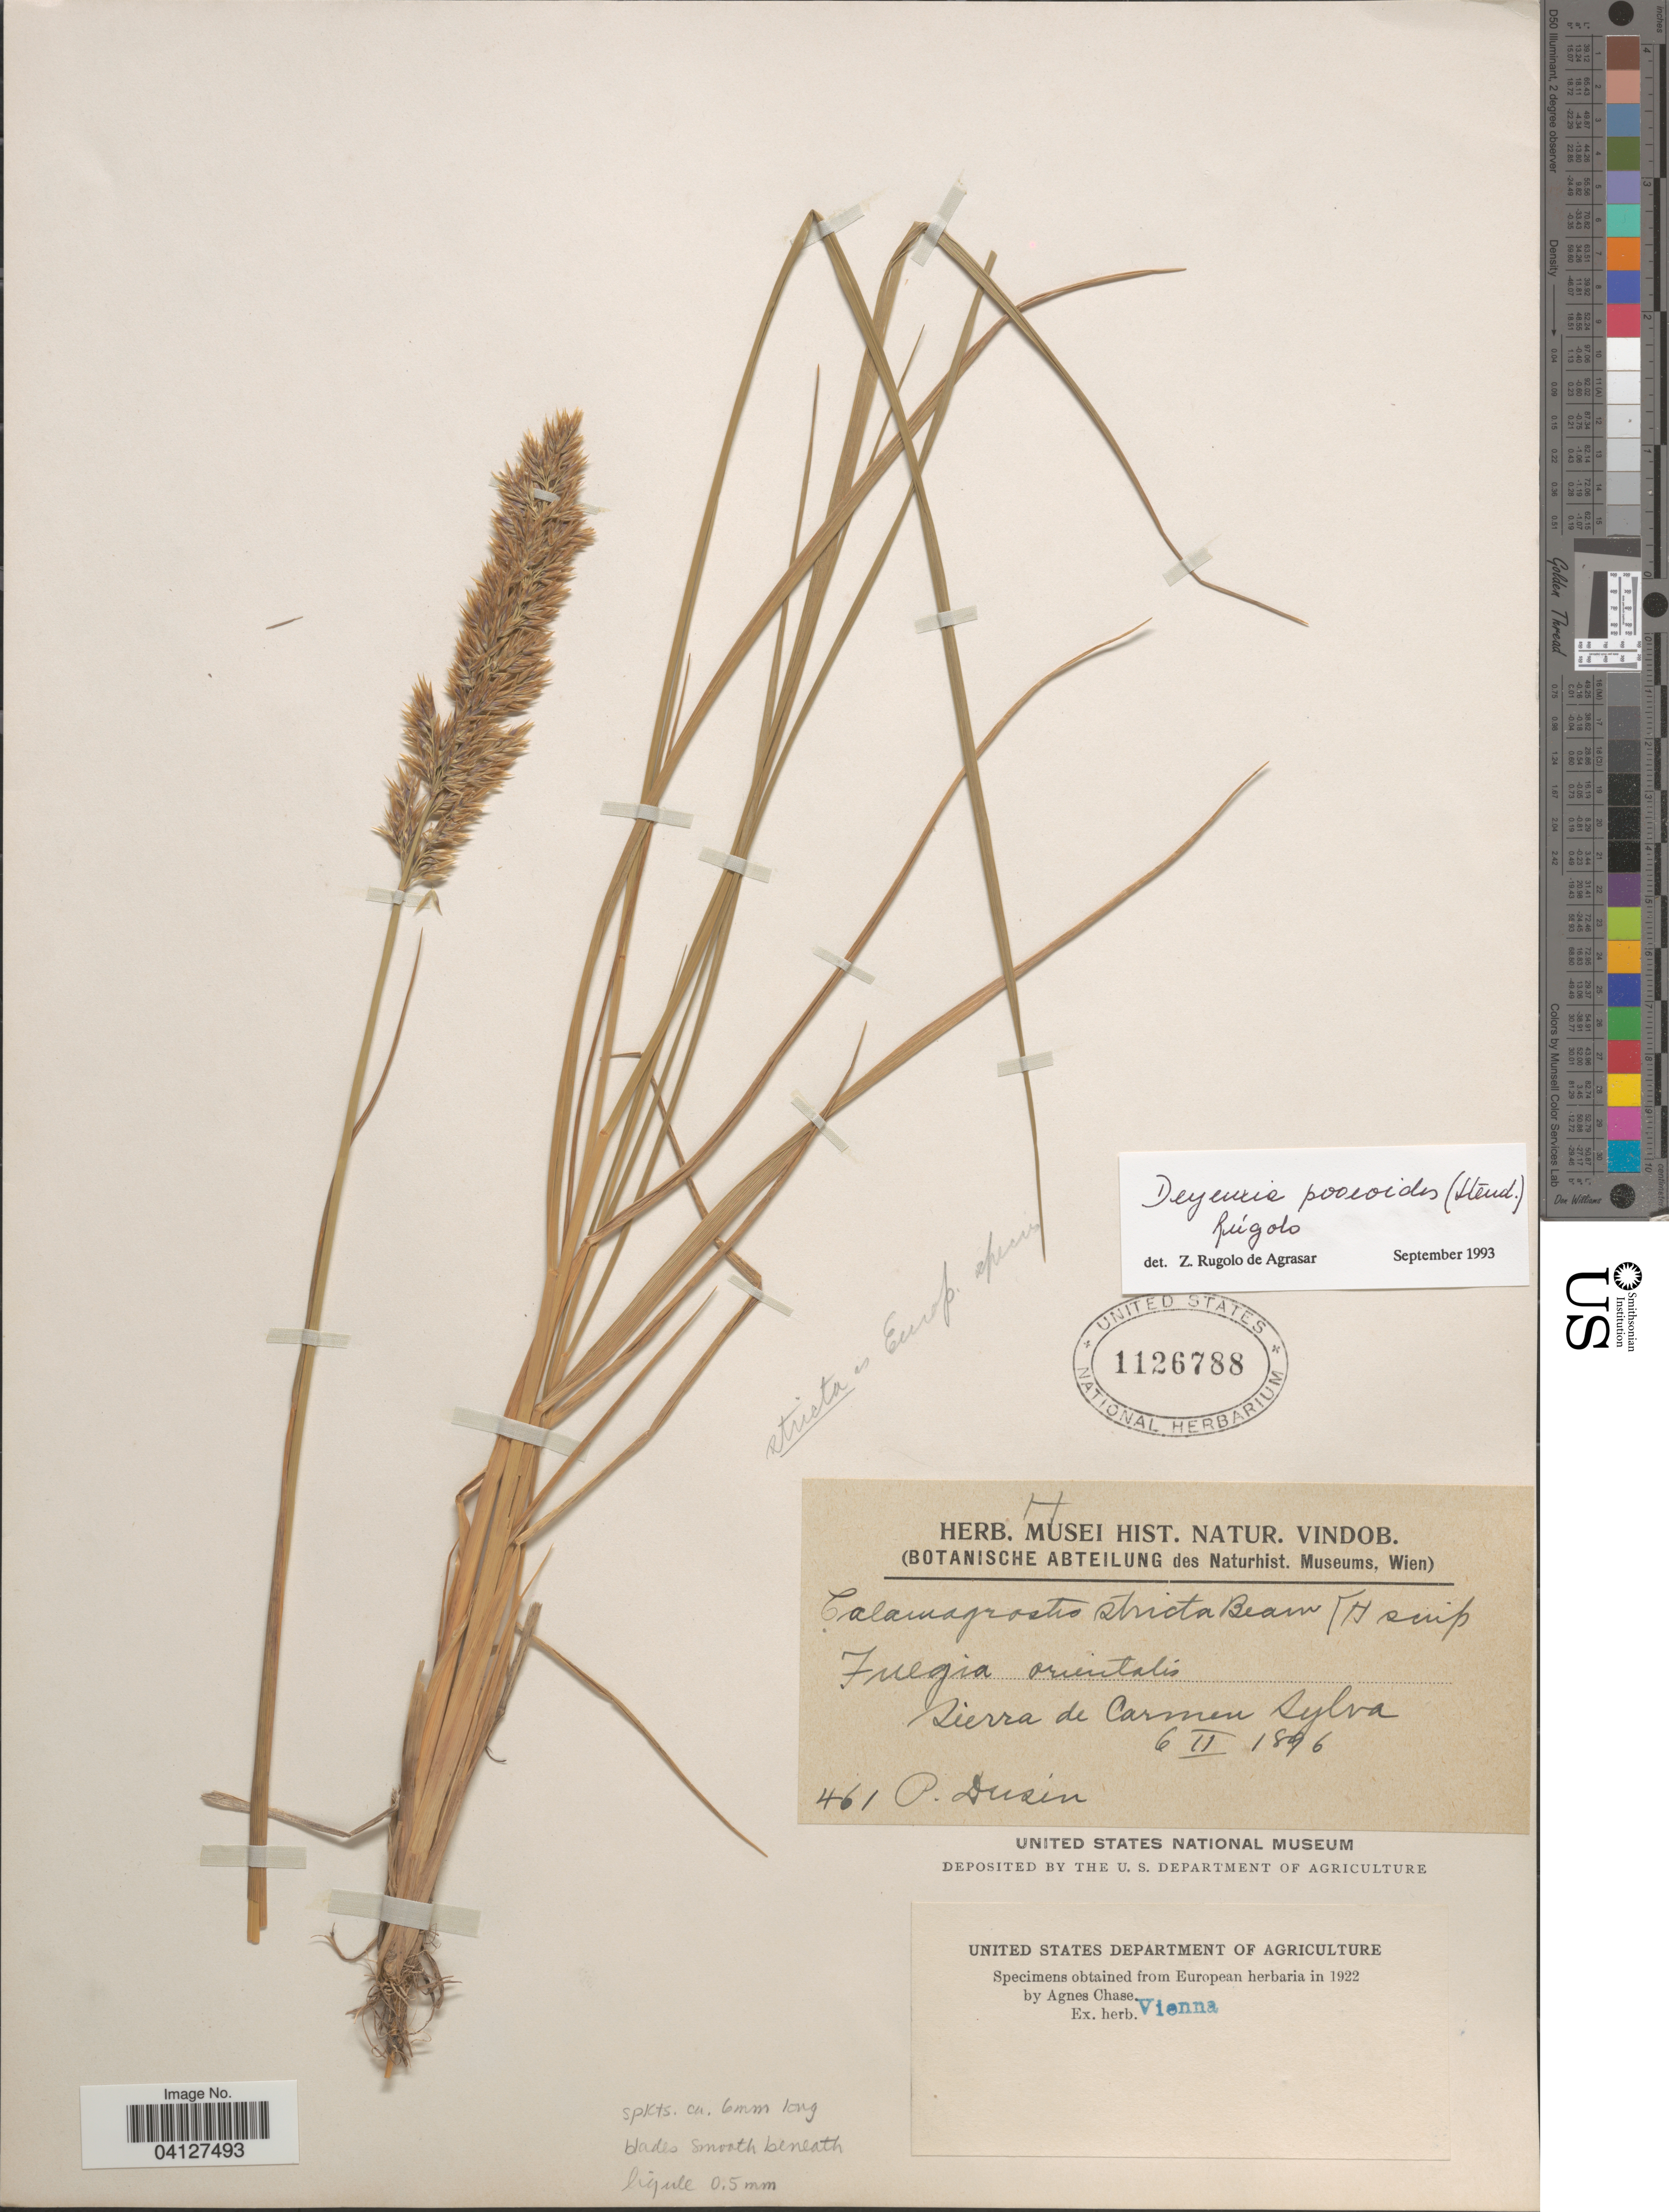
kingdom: Plantae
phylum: Tracheophyta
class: Liliopsida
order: Poales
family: Poaceae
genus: Deyeuxia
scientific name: Deyeuxia poaeoides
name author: (Steud.) Rúgolo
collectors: P. Dusén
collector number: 461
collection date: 1896-02-06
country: Argentina / Chile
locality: Fuegia orientalis. Sierra de Carmen Sylva.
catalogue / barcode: US 1126788